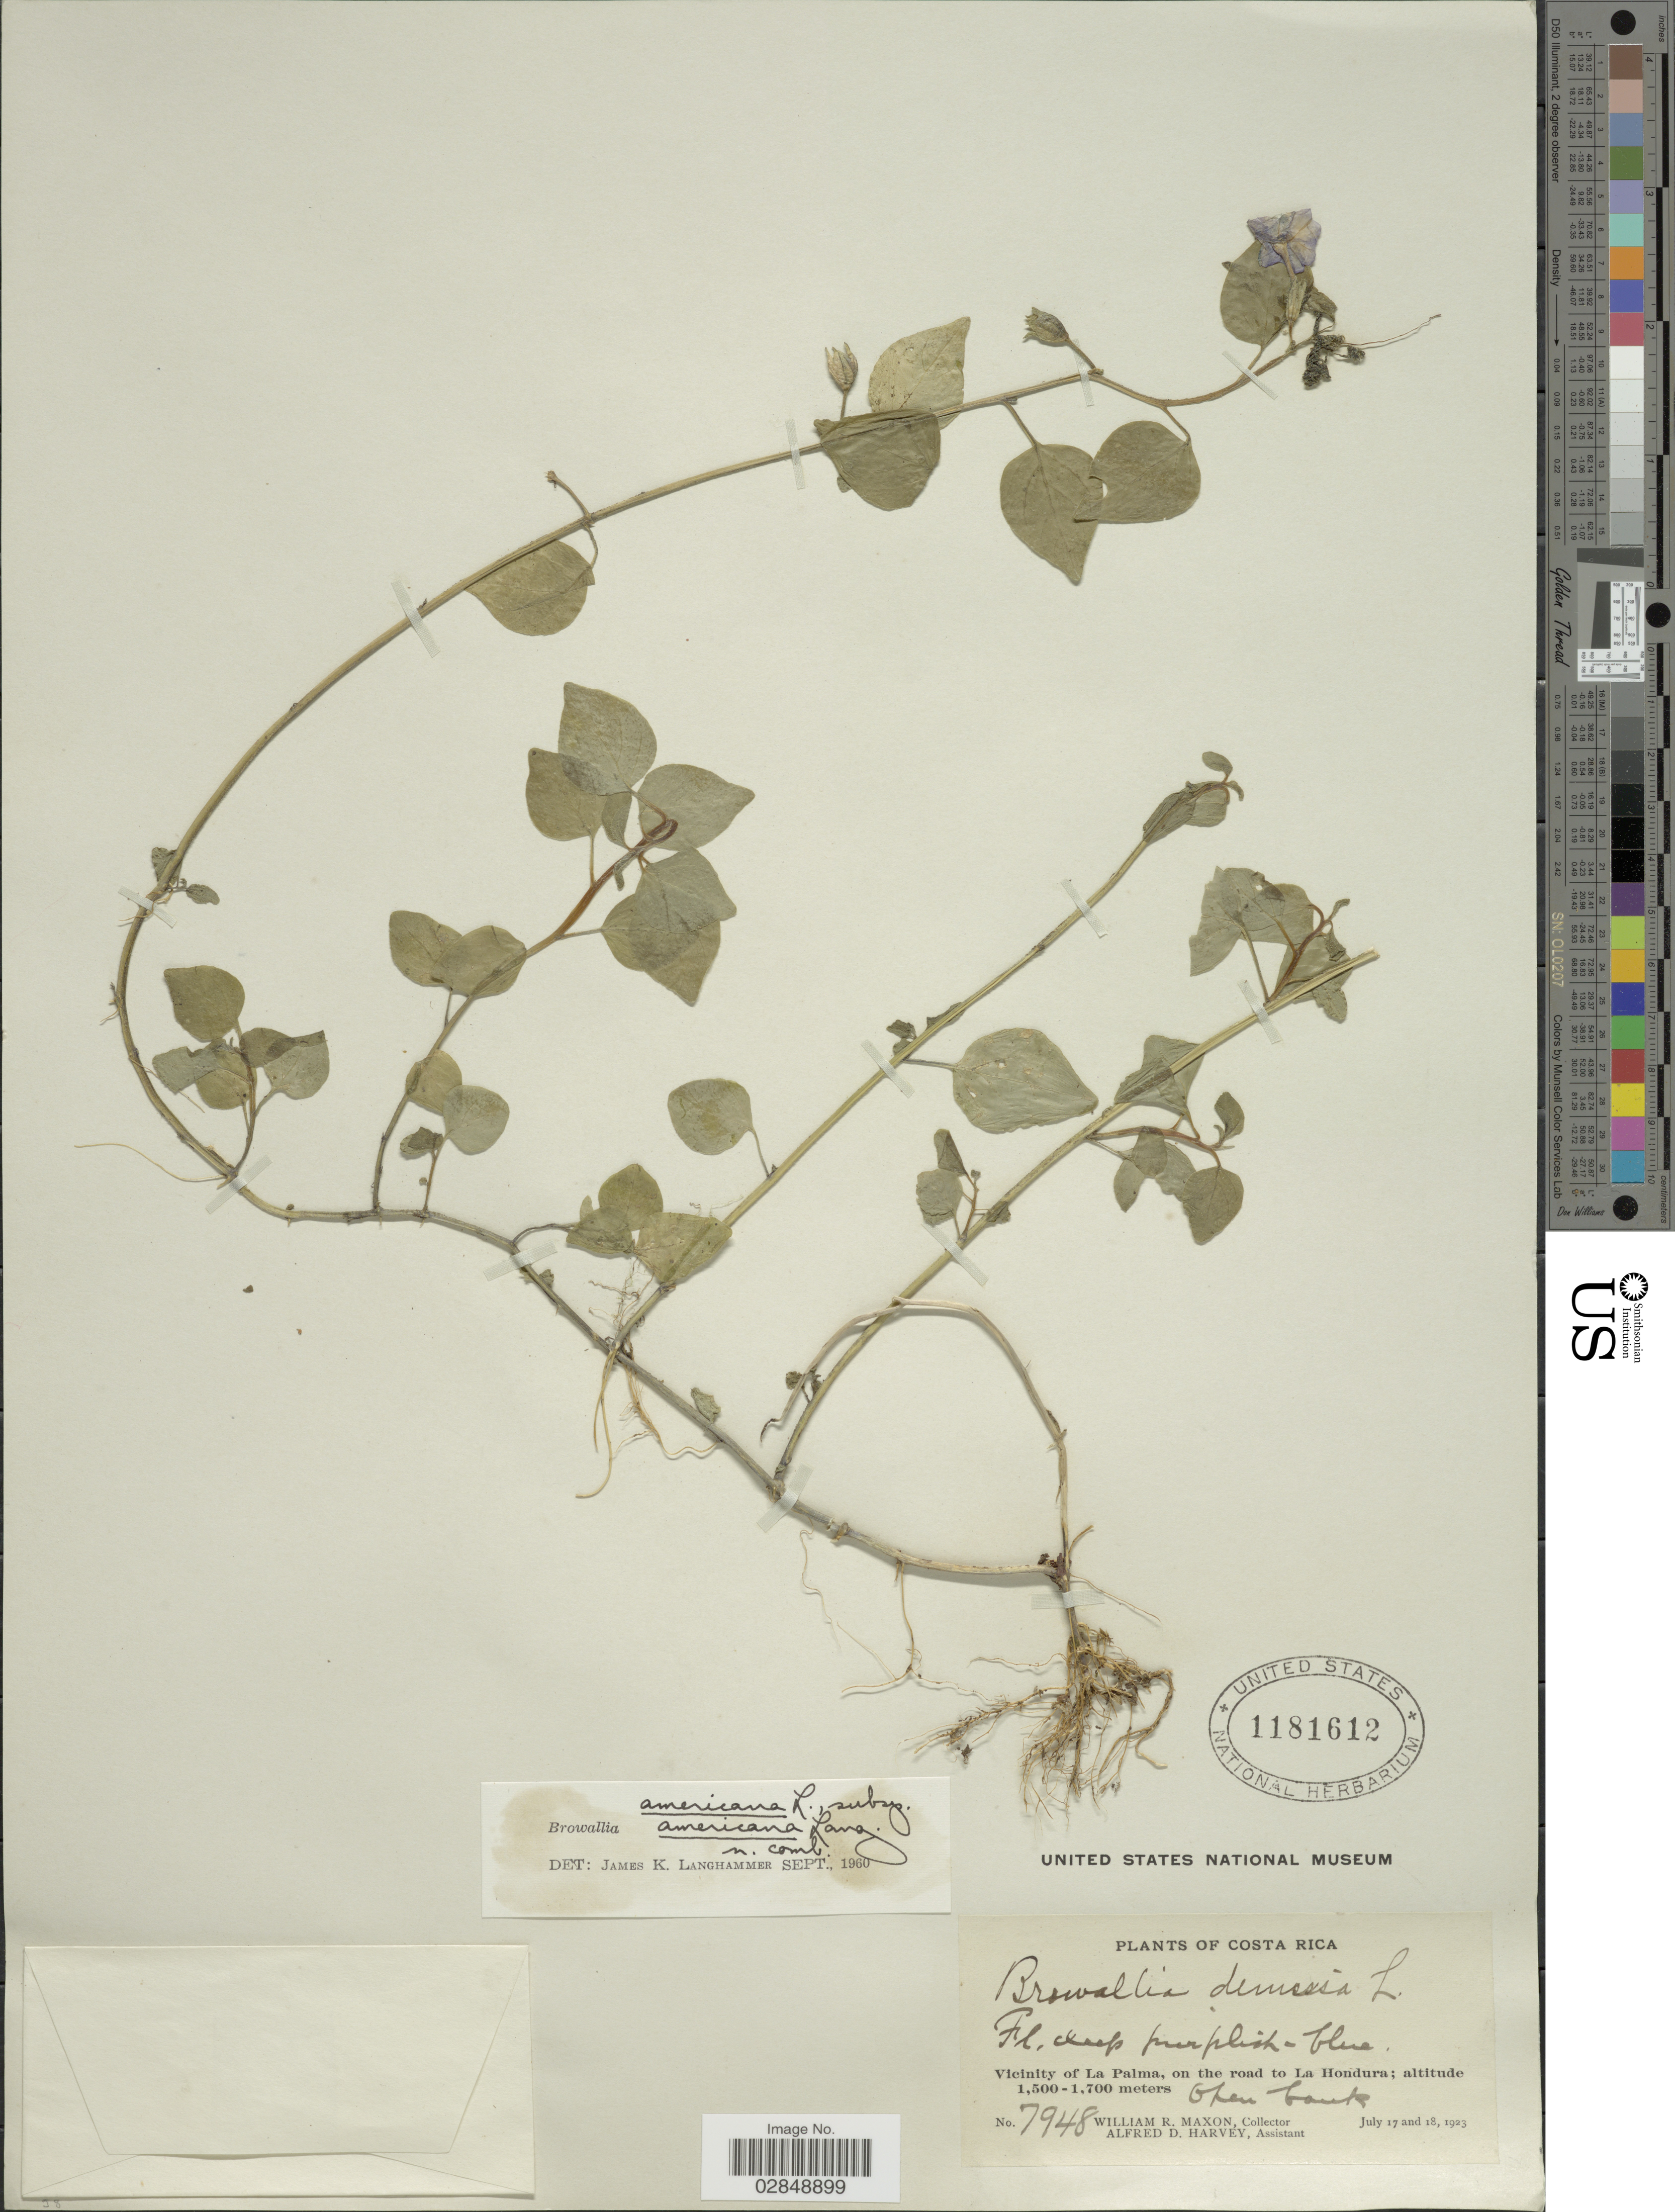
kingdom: Plantae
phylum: Tracheophyta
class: Magnoliopsida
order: Solanales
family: Solanaceae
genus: Browallia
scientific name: Browallia americana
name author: L.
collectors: W. R. Maxon & A. D. Harvey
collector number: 7948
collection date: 1923-07-17/1923-07-18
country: Costa Rica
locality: Vicinity of La Palma, on the road to La Hondura.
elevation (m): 1500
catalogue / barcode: US 1181612